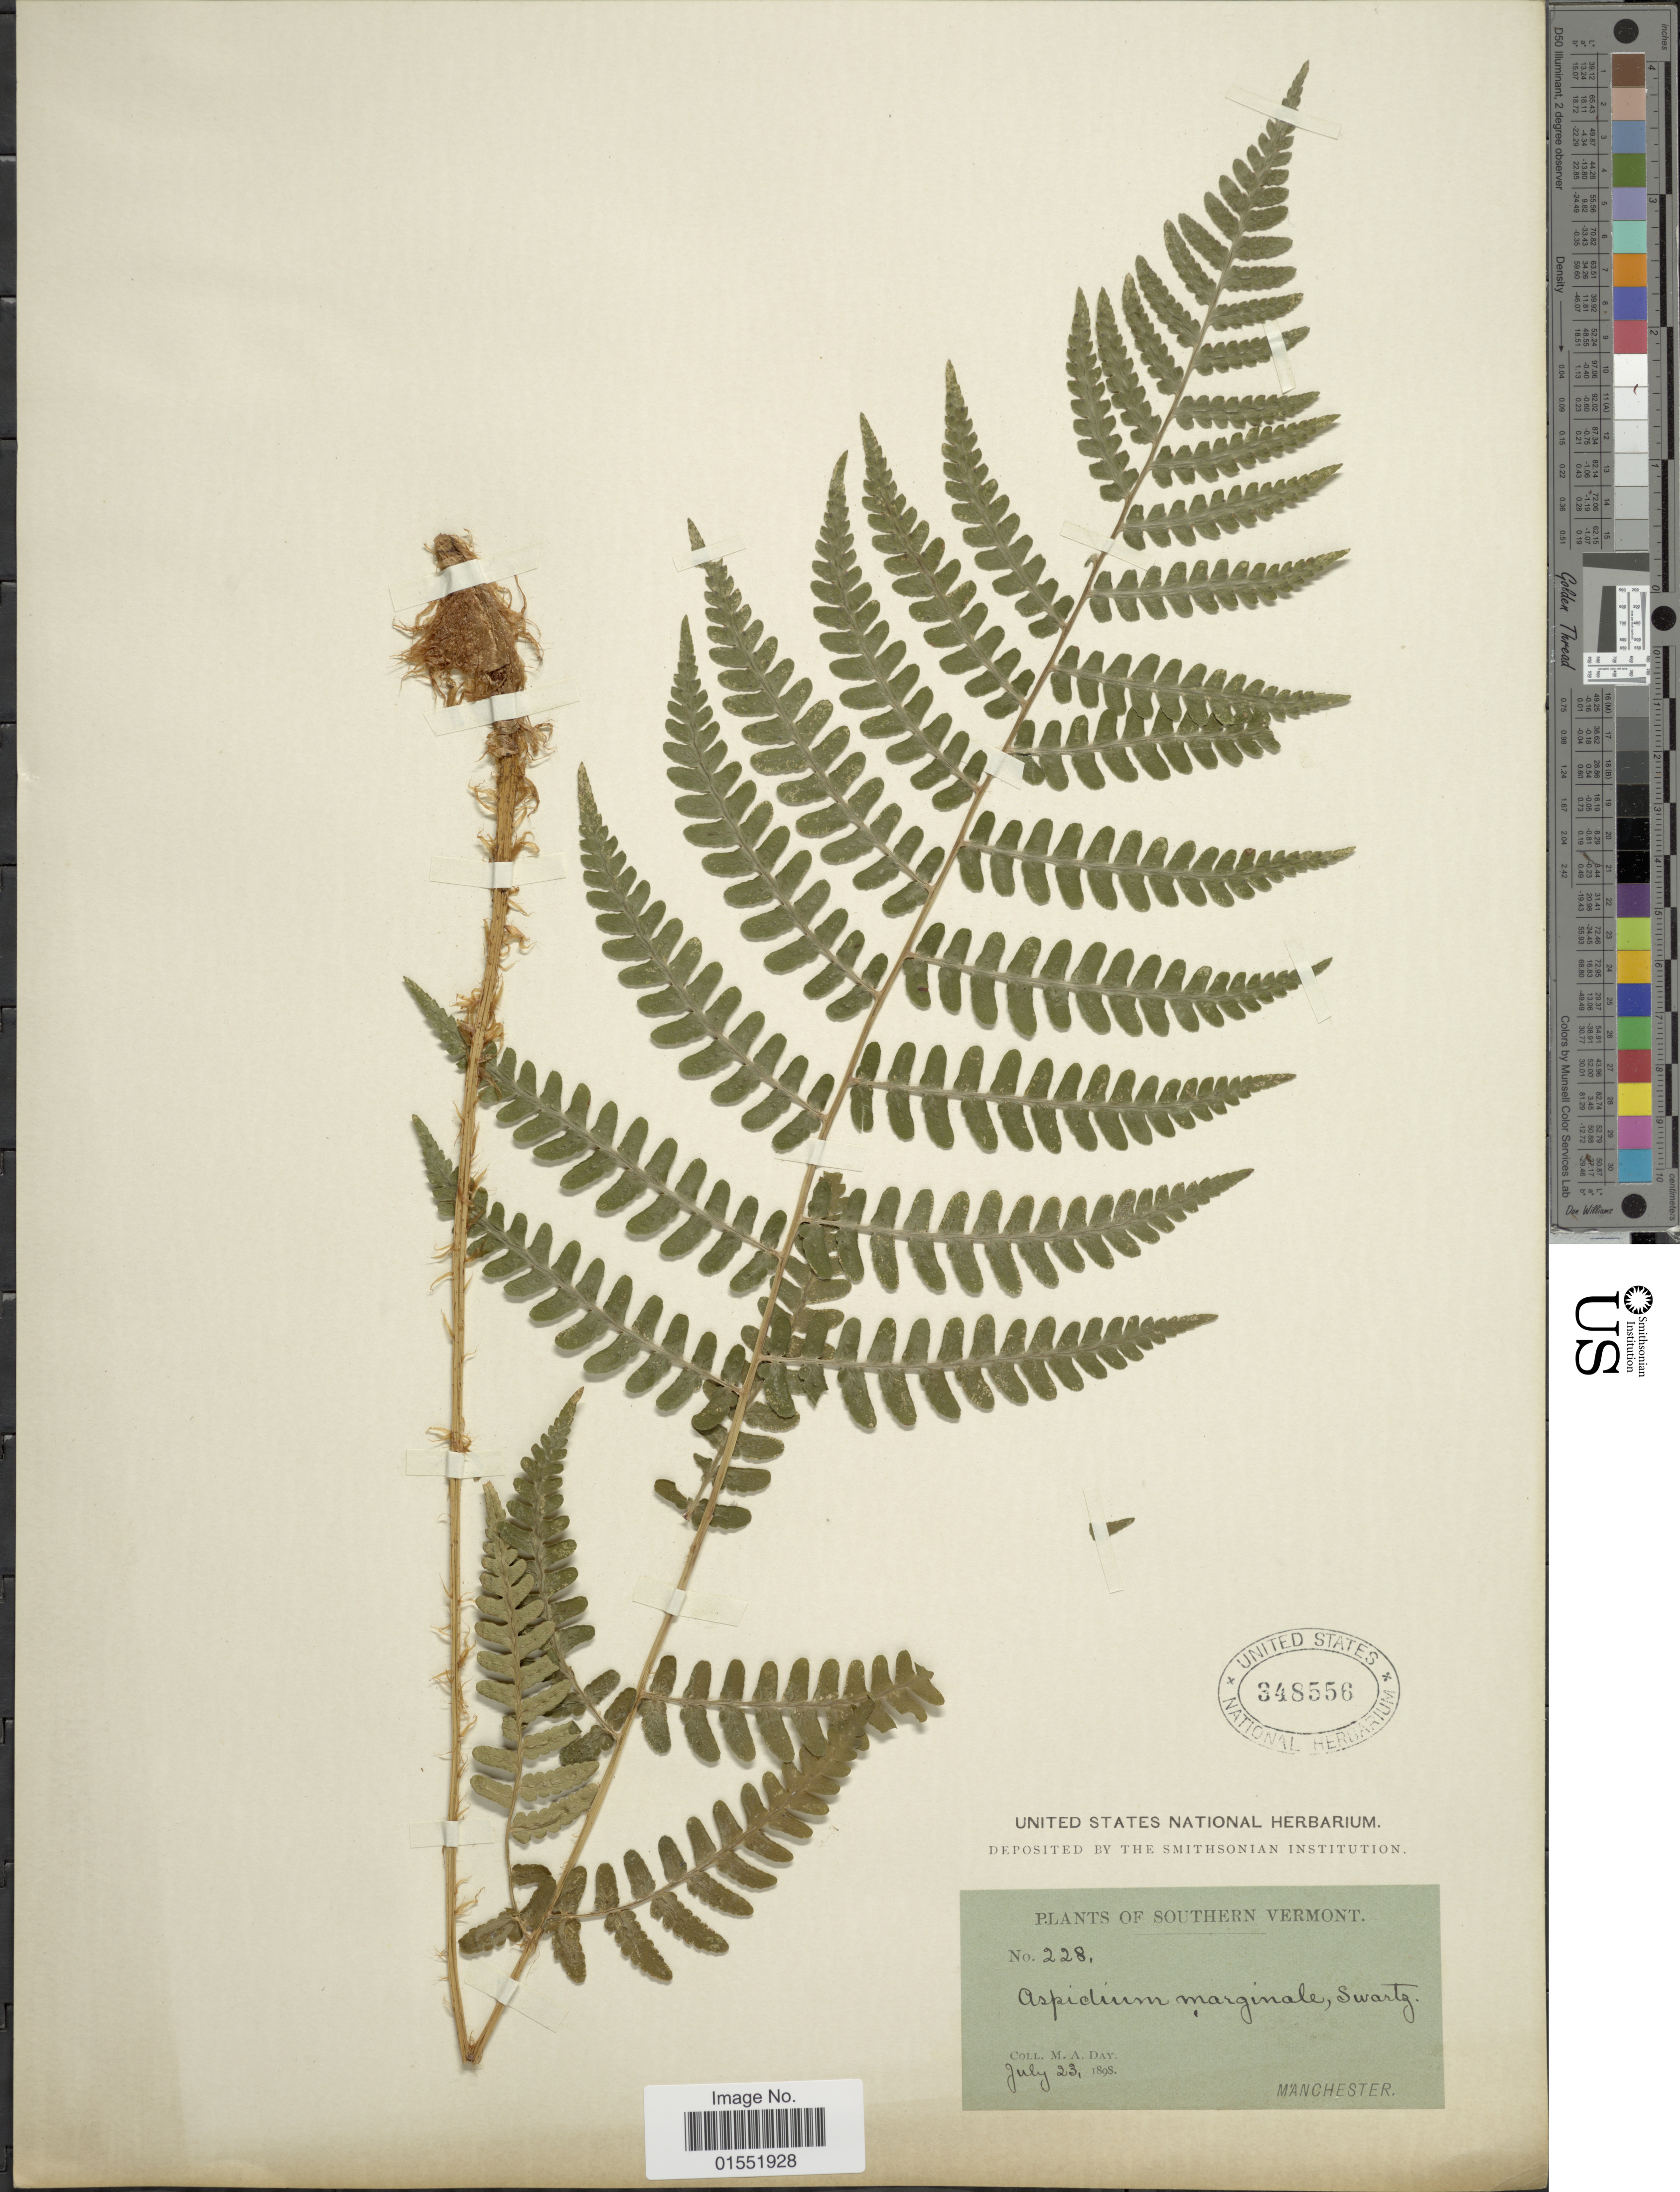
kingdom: Plantae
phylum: Tracheophyta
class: Polypodiopsida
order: Polypodiales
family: Dryopteridaceae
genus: Dryopteris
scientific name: Dryopteris marginalis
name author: (L.) A. Gray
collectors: M. Day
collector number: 228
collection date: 1898-07-23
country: United States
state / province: Vermont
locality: Southern Vermont, Manchester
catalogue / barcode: US 348556